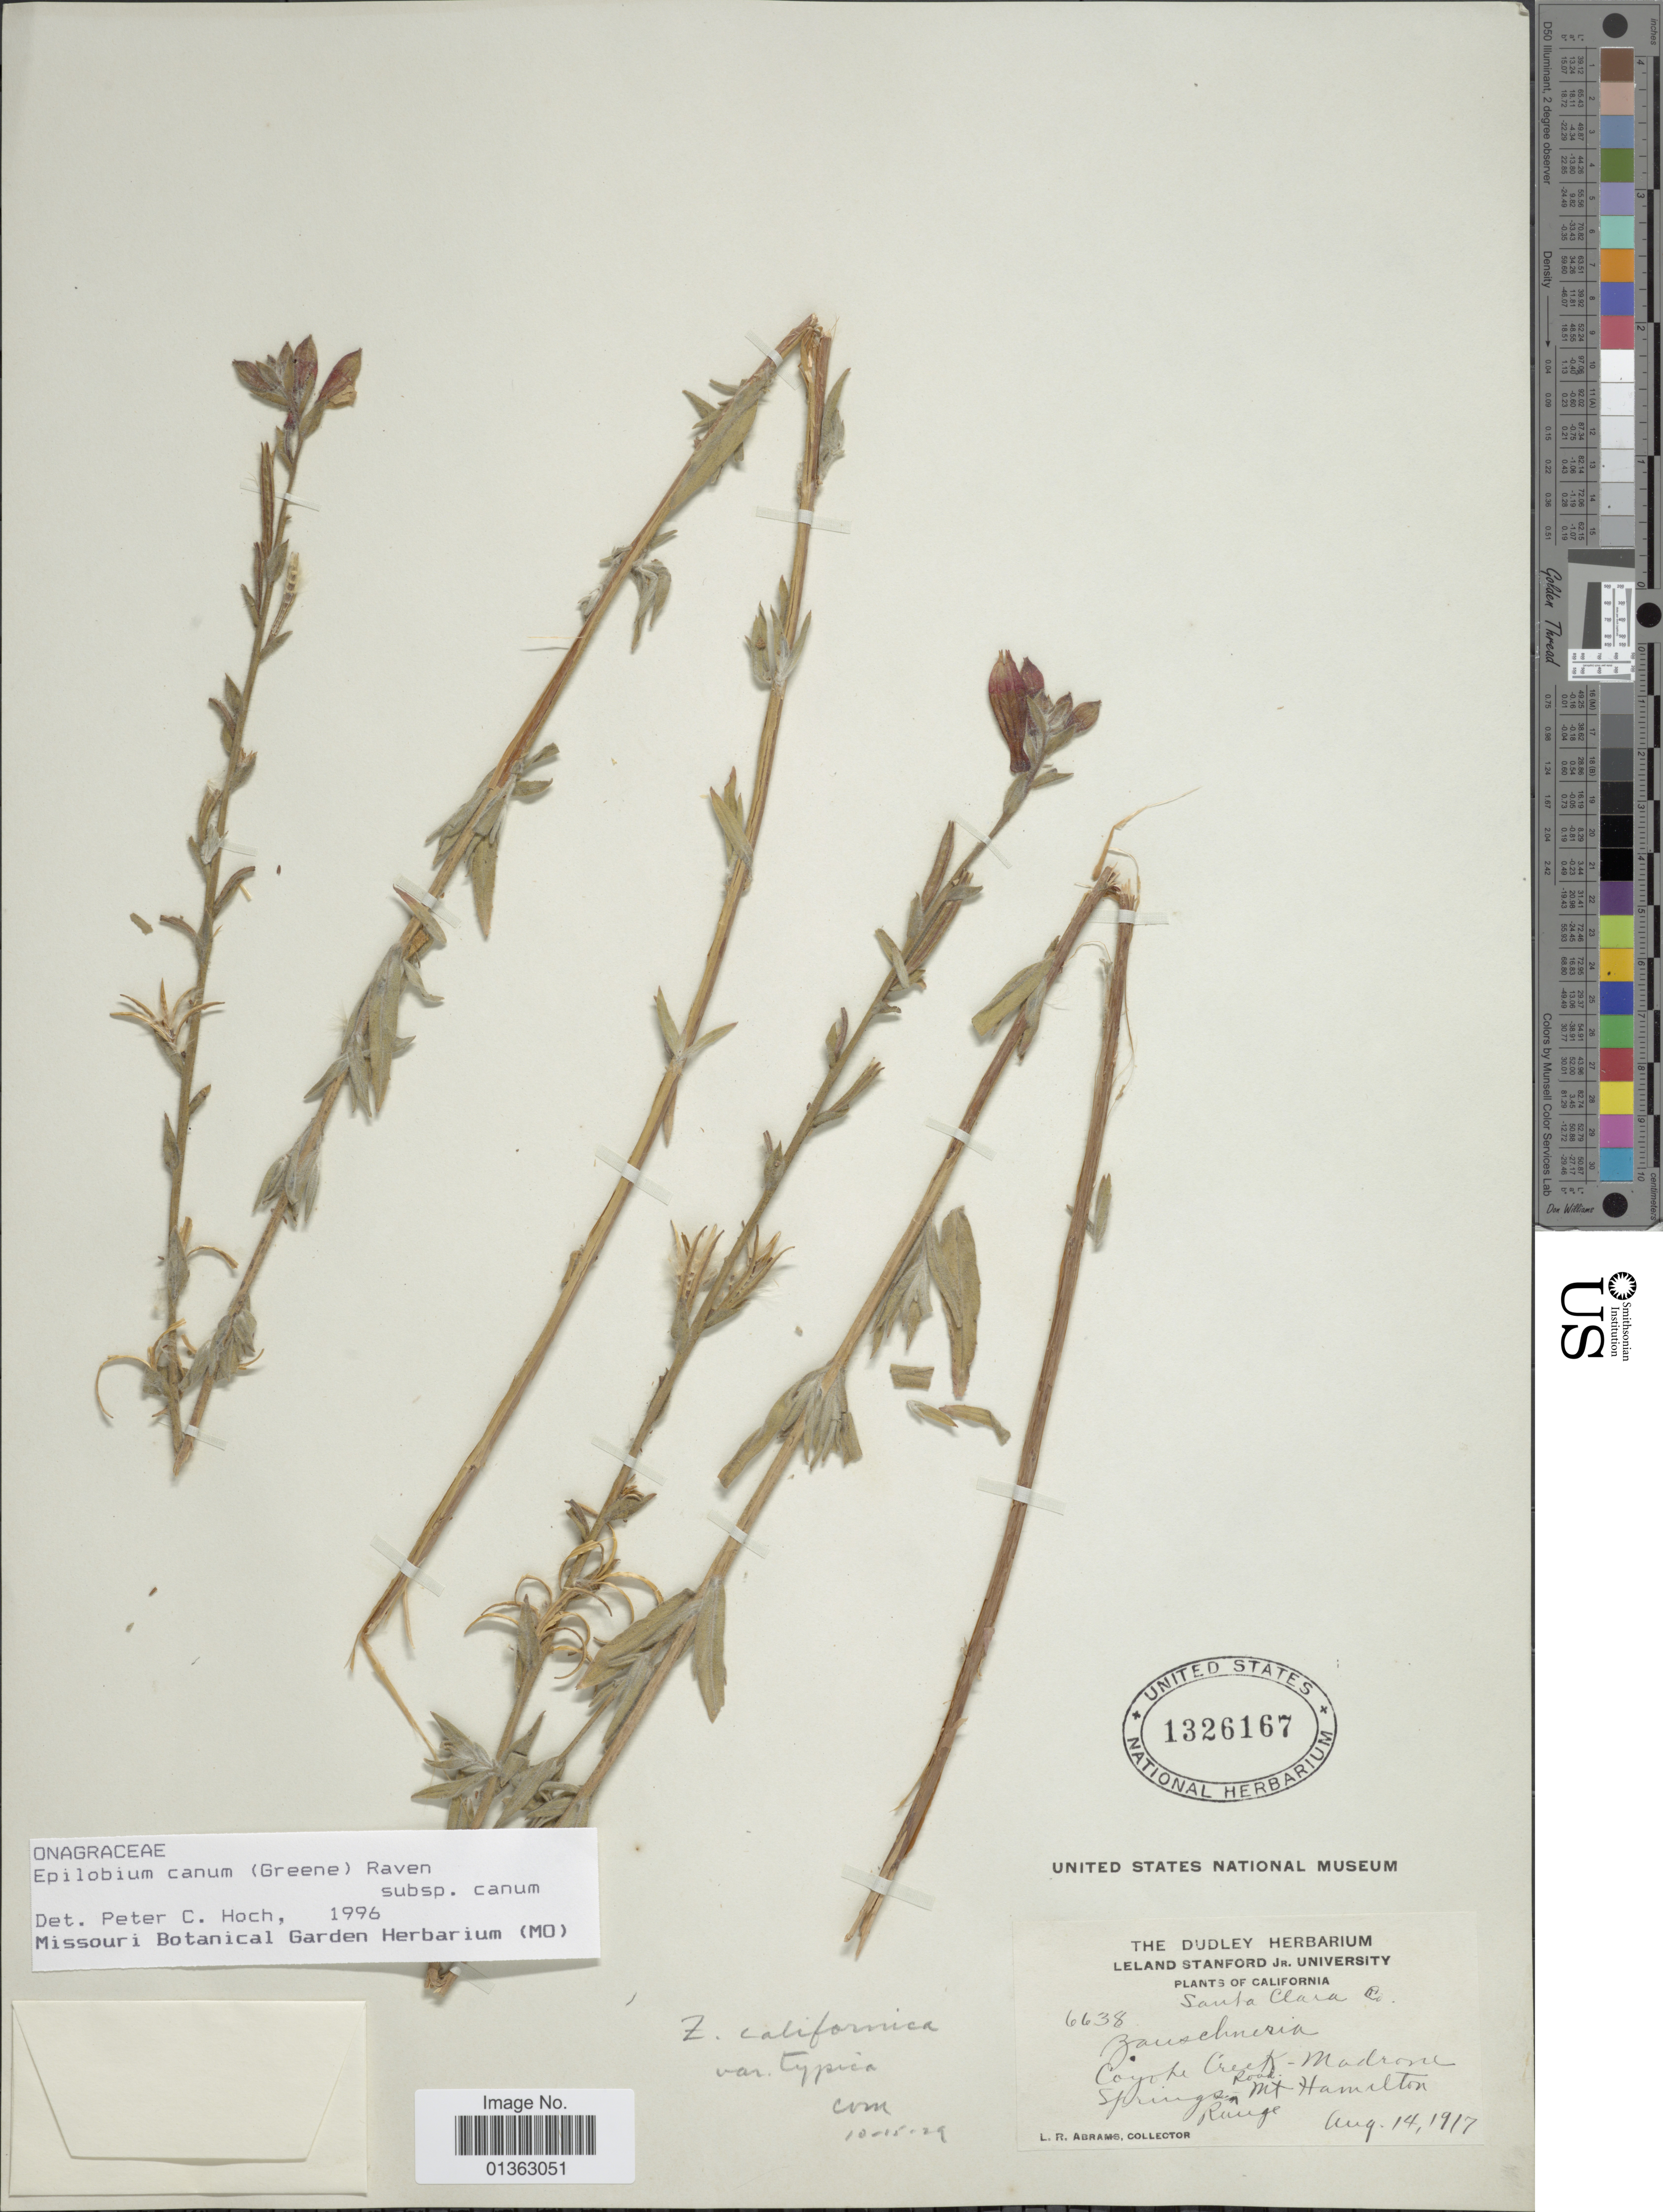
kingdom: Plantae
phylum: Tracheophyta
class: Magnoliopsida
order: Myrtales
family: Onagraceae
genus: Epilobium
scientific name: Epilobium canum subsp. canum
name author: (Greene) P.H. Raven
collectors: L. Abrams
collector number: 6638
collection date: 1917-08-14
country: United States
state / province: California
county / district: Santa Clara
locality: Santa Clara Co. Coyote Creek - Madrone Springs Road, Mt. Hamelton Range.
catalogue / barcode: US 1326167